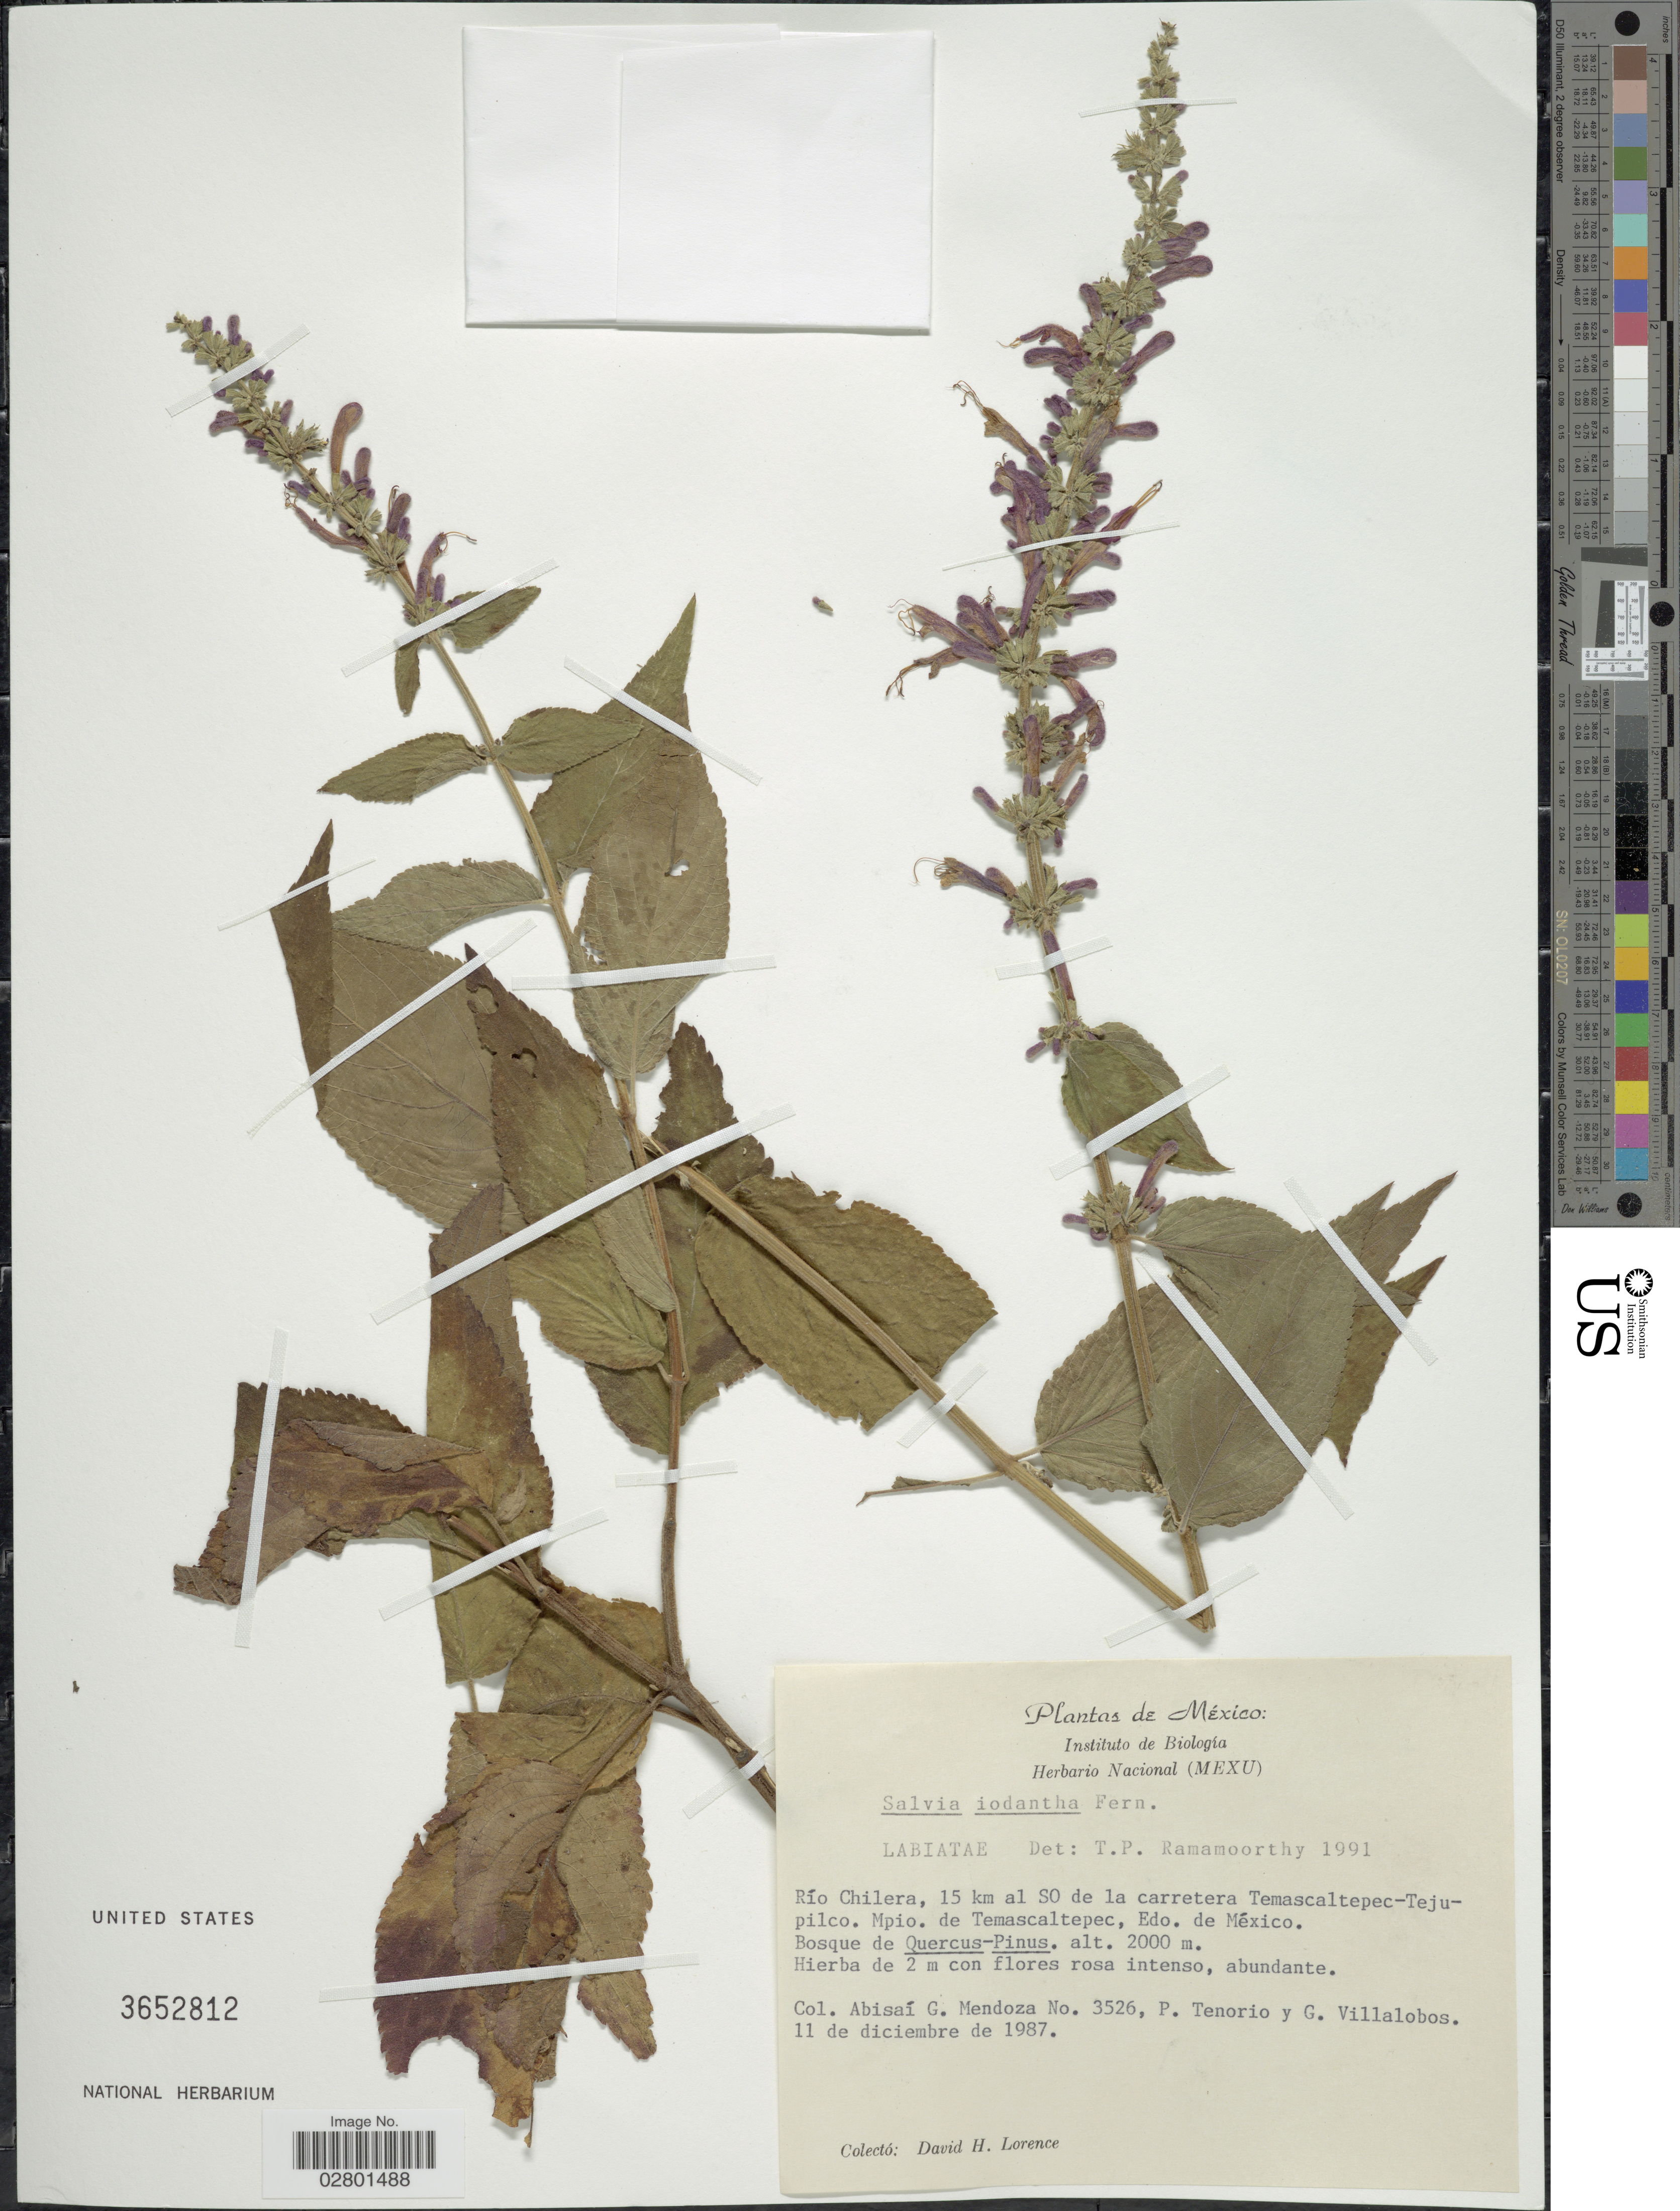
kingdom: Plantae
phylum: Tracheophyta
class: Magnoliopsida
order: Lamiales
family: Lamiaceae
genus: Salvia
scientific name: Salvia iodantha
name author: Fernald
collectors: A. García-Mendoza, Tenorio, P. & G. Villalobos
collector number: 3526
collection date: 1987-12-11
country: Mexico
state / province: México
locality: Río Chilera, 15 km al SO de la carretera Temascaltepec-Tejupilco, Mpio, de Temascaltepec.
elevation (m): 2000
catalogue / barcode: US 3652812